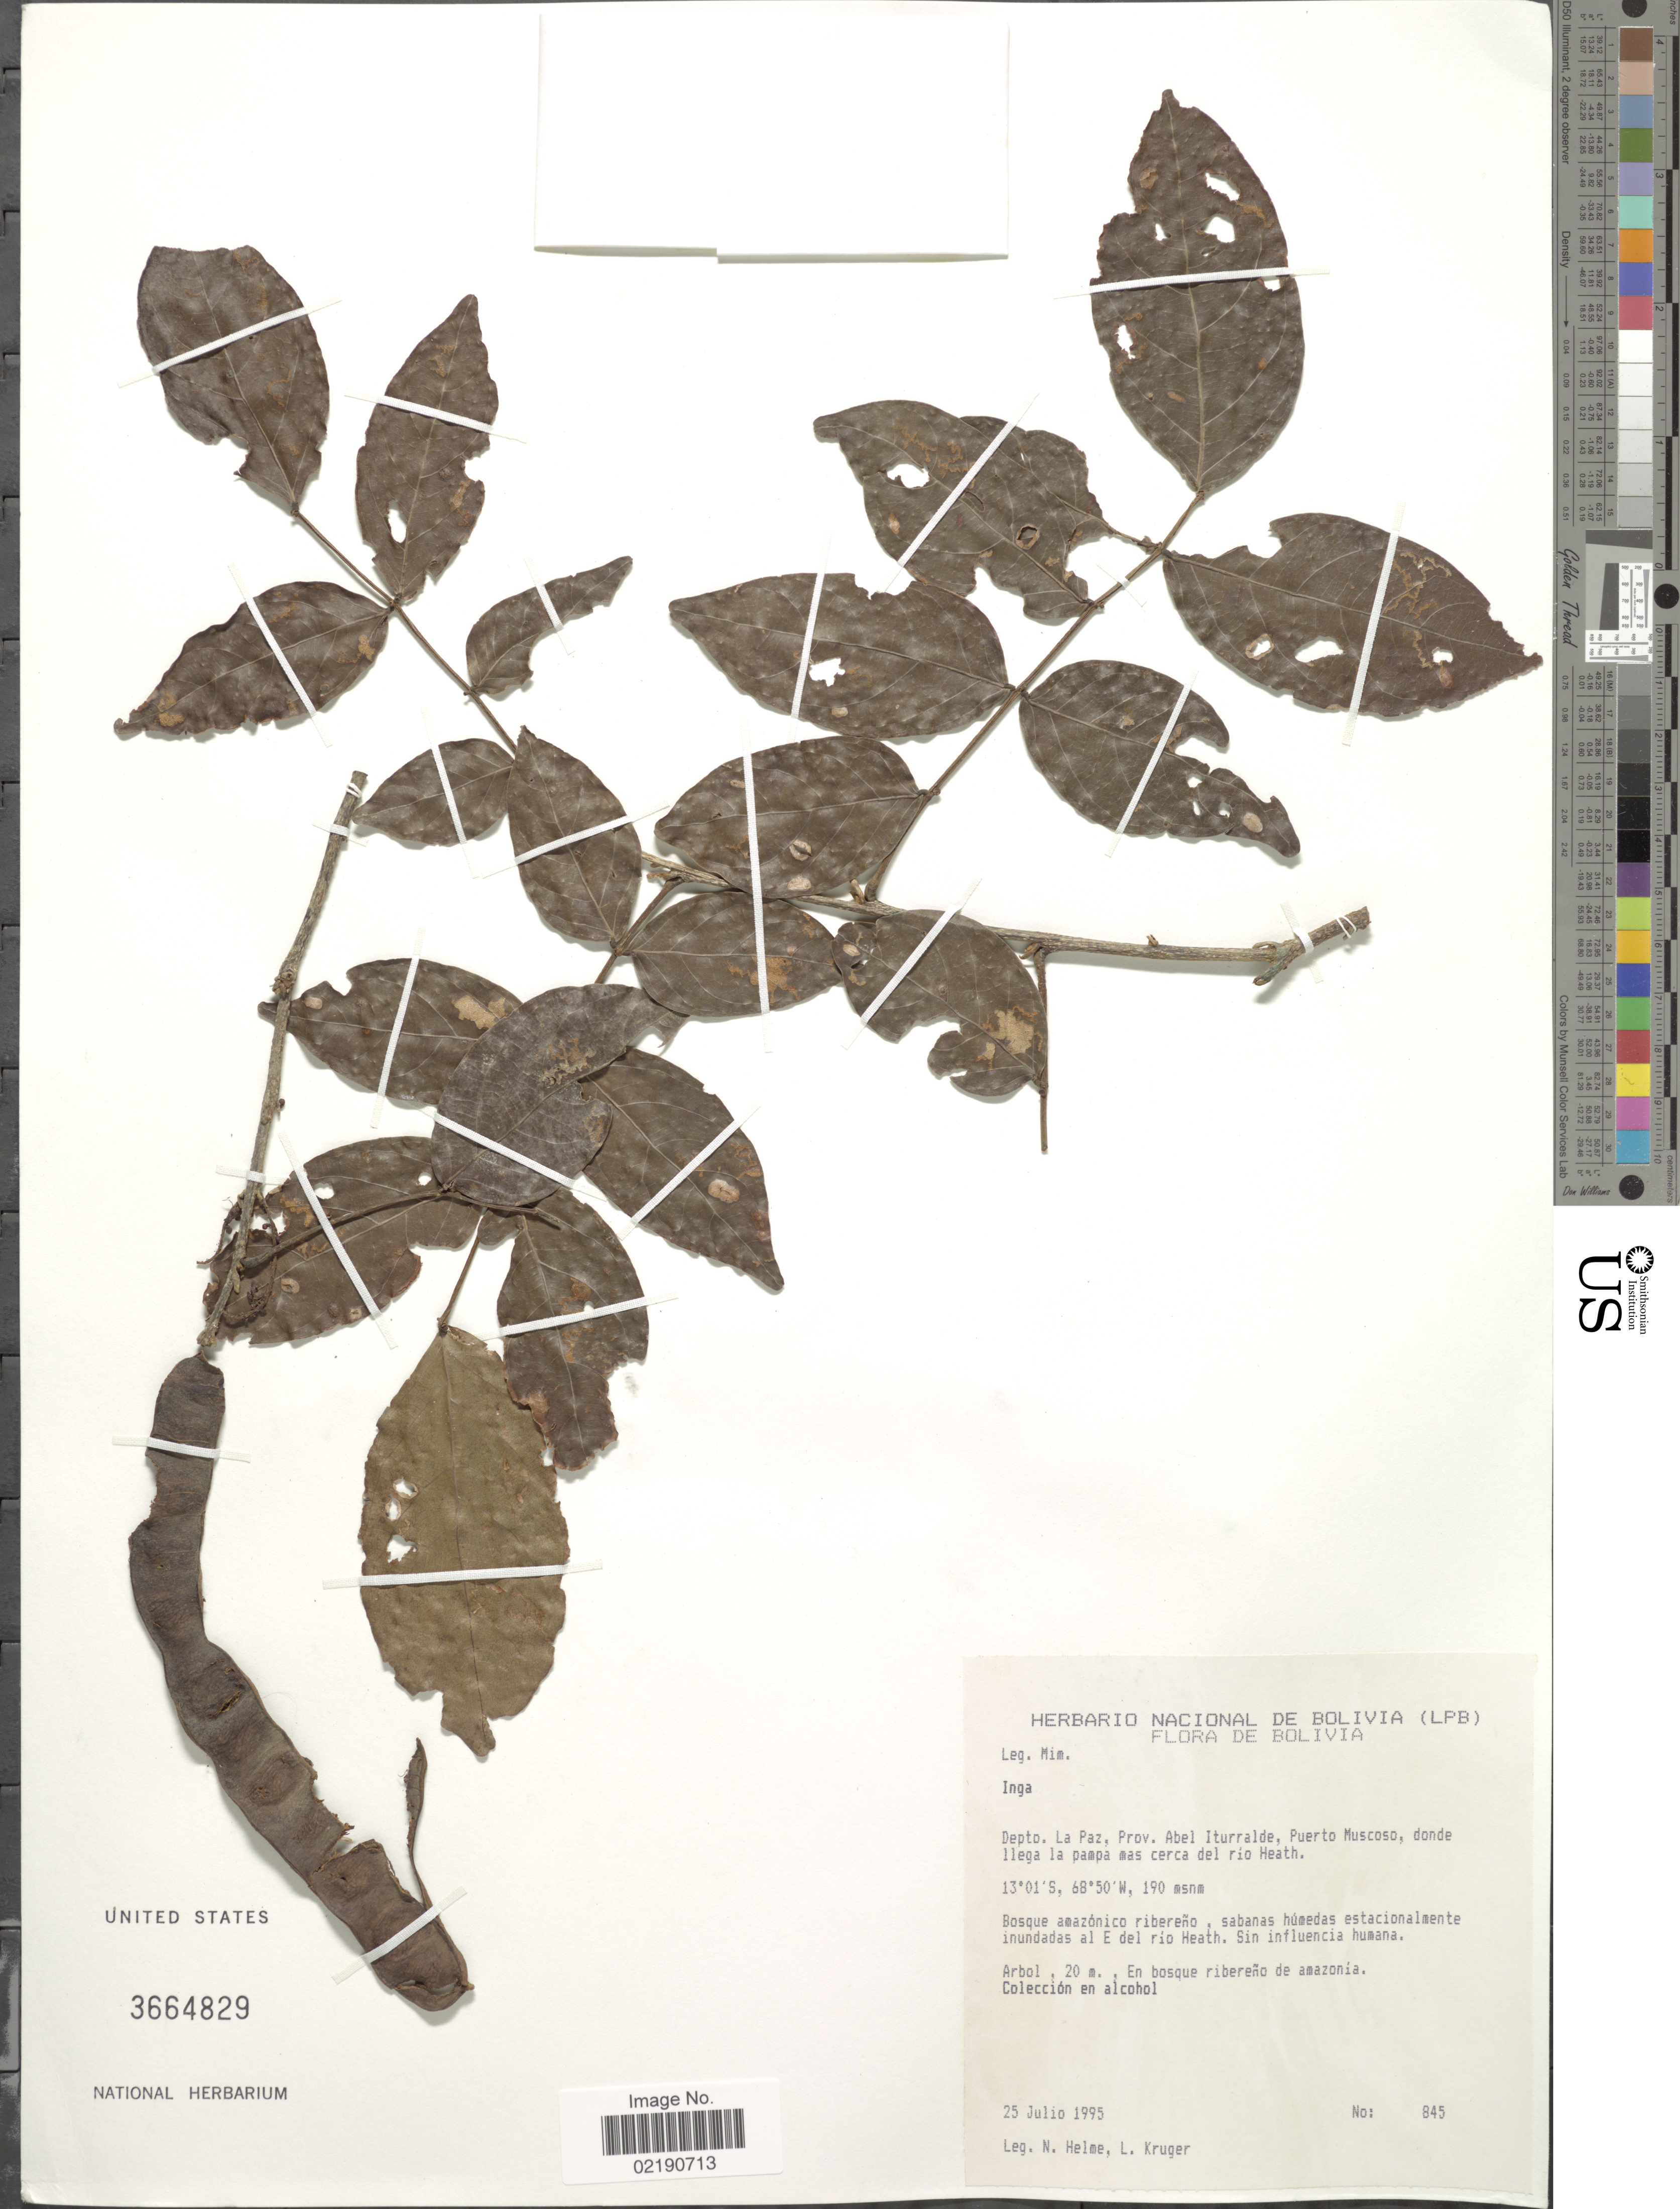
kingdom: Plantae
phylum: Tracheophyta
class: Magnoliopsida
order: Fabales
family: Fabaceae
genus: Inga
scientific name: Inga sp.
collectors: N. Helme & L. Kruger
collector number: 845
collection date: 1995-07-25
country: Bolivia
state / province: La Paz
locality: Prov. Abel Iturralde, Puerto Muscoso, donde llega la pampa mas cerca del Rio Heath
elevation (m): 190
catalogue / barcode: US 3664829